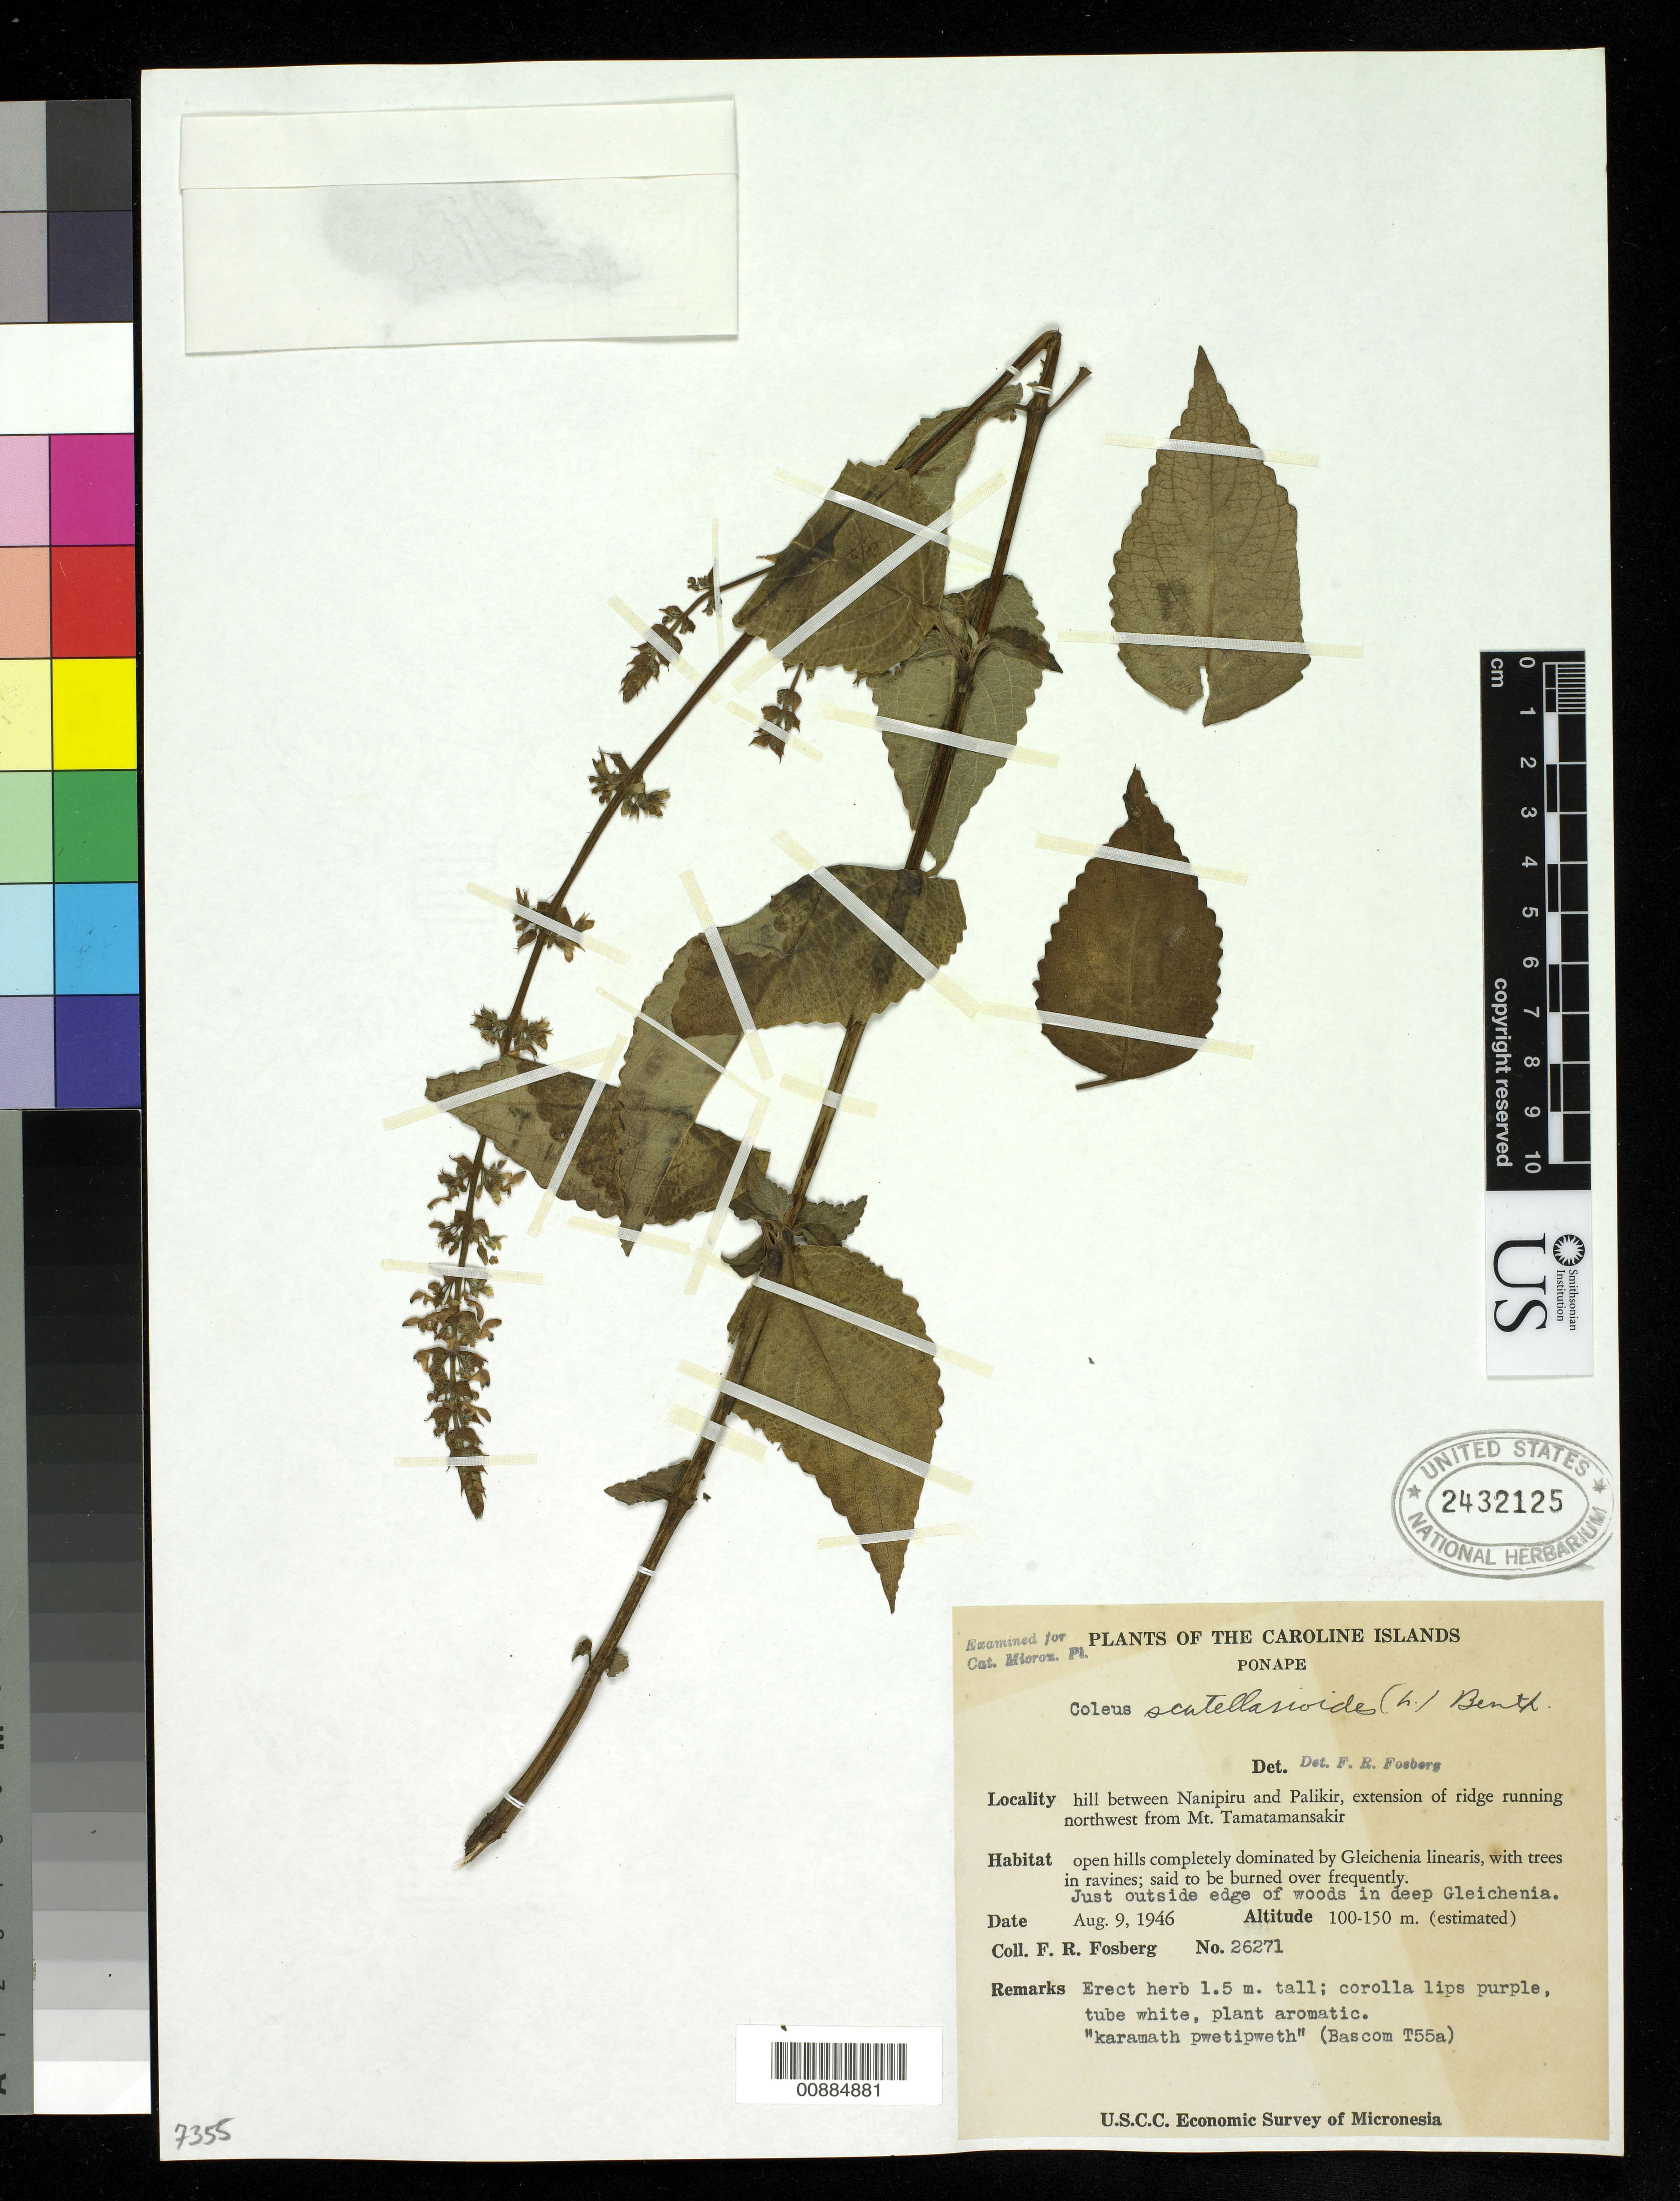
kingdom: Plantae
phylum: Tracheophyta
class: Magnoliopsida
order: Lamiales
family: Lamiaceae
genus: Coleus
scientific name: Coleus scutellarioides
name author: (L.) Benth.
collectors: F. R. Fosberg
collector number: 26271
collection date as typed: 09 Aug 1946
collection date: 1946-08-09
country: Micronesia, Federated States of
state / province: Pohnpei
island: Pohnpei [Ponape]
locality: Hill between Nanipiru and Palikir, extension of ridge running northwest from Mt. Tamatamansakir.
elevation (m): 100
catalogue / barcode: US 2432125